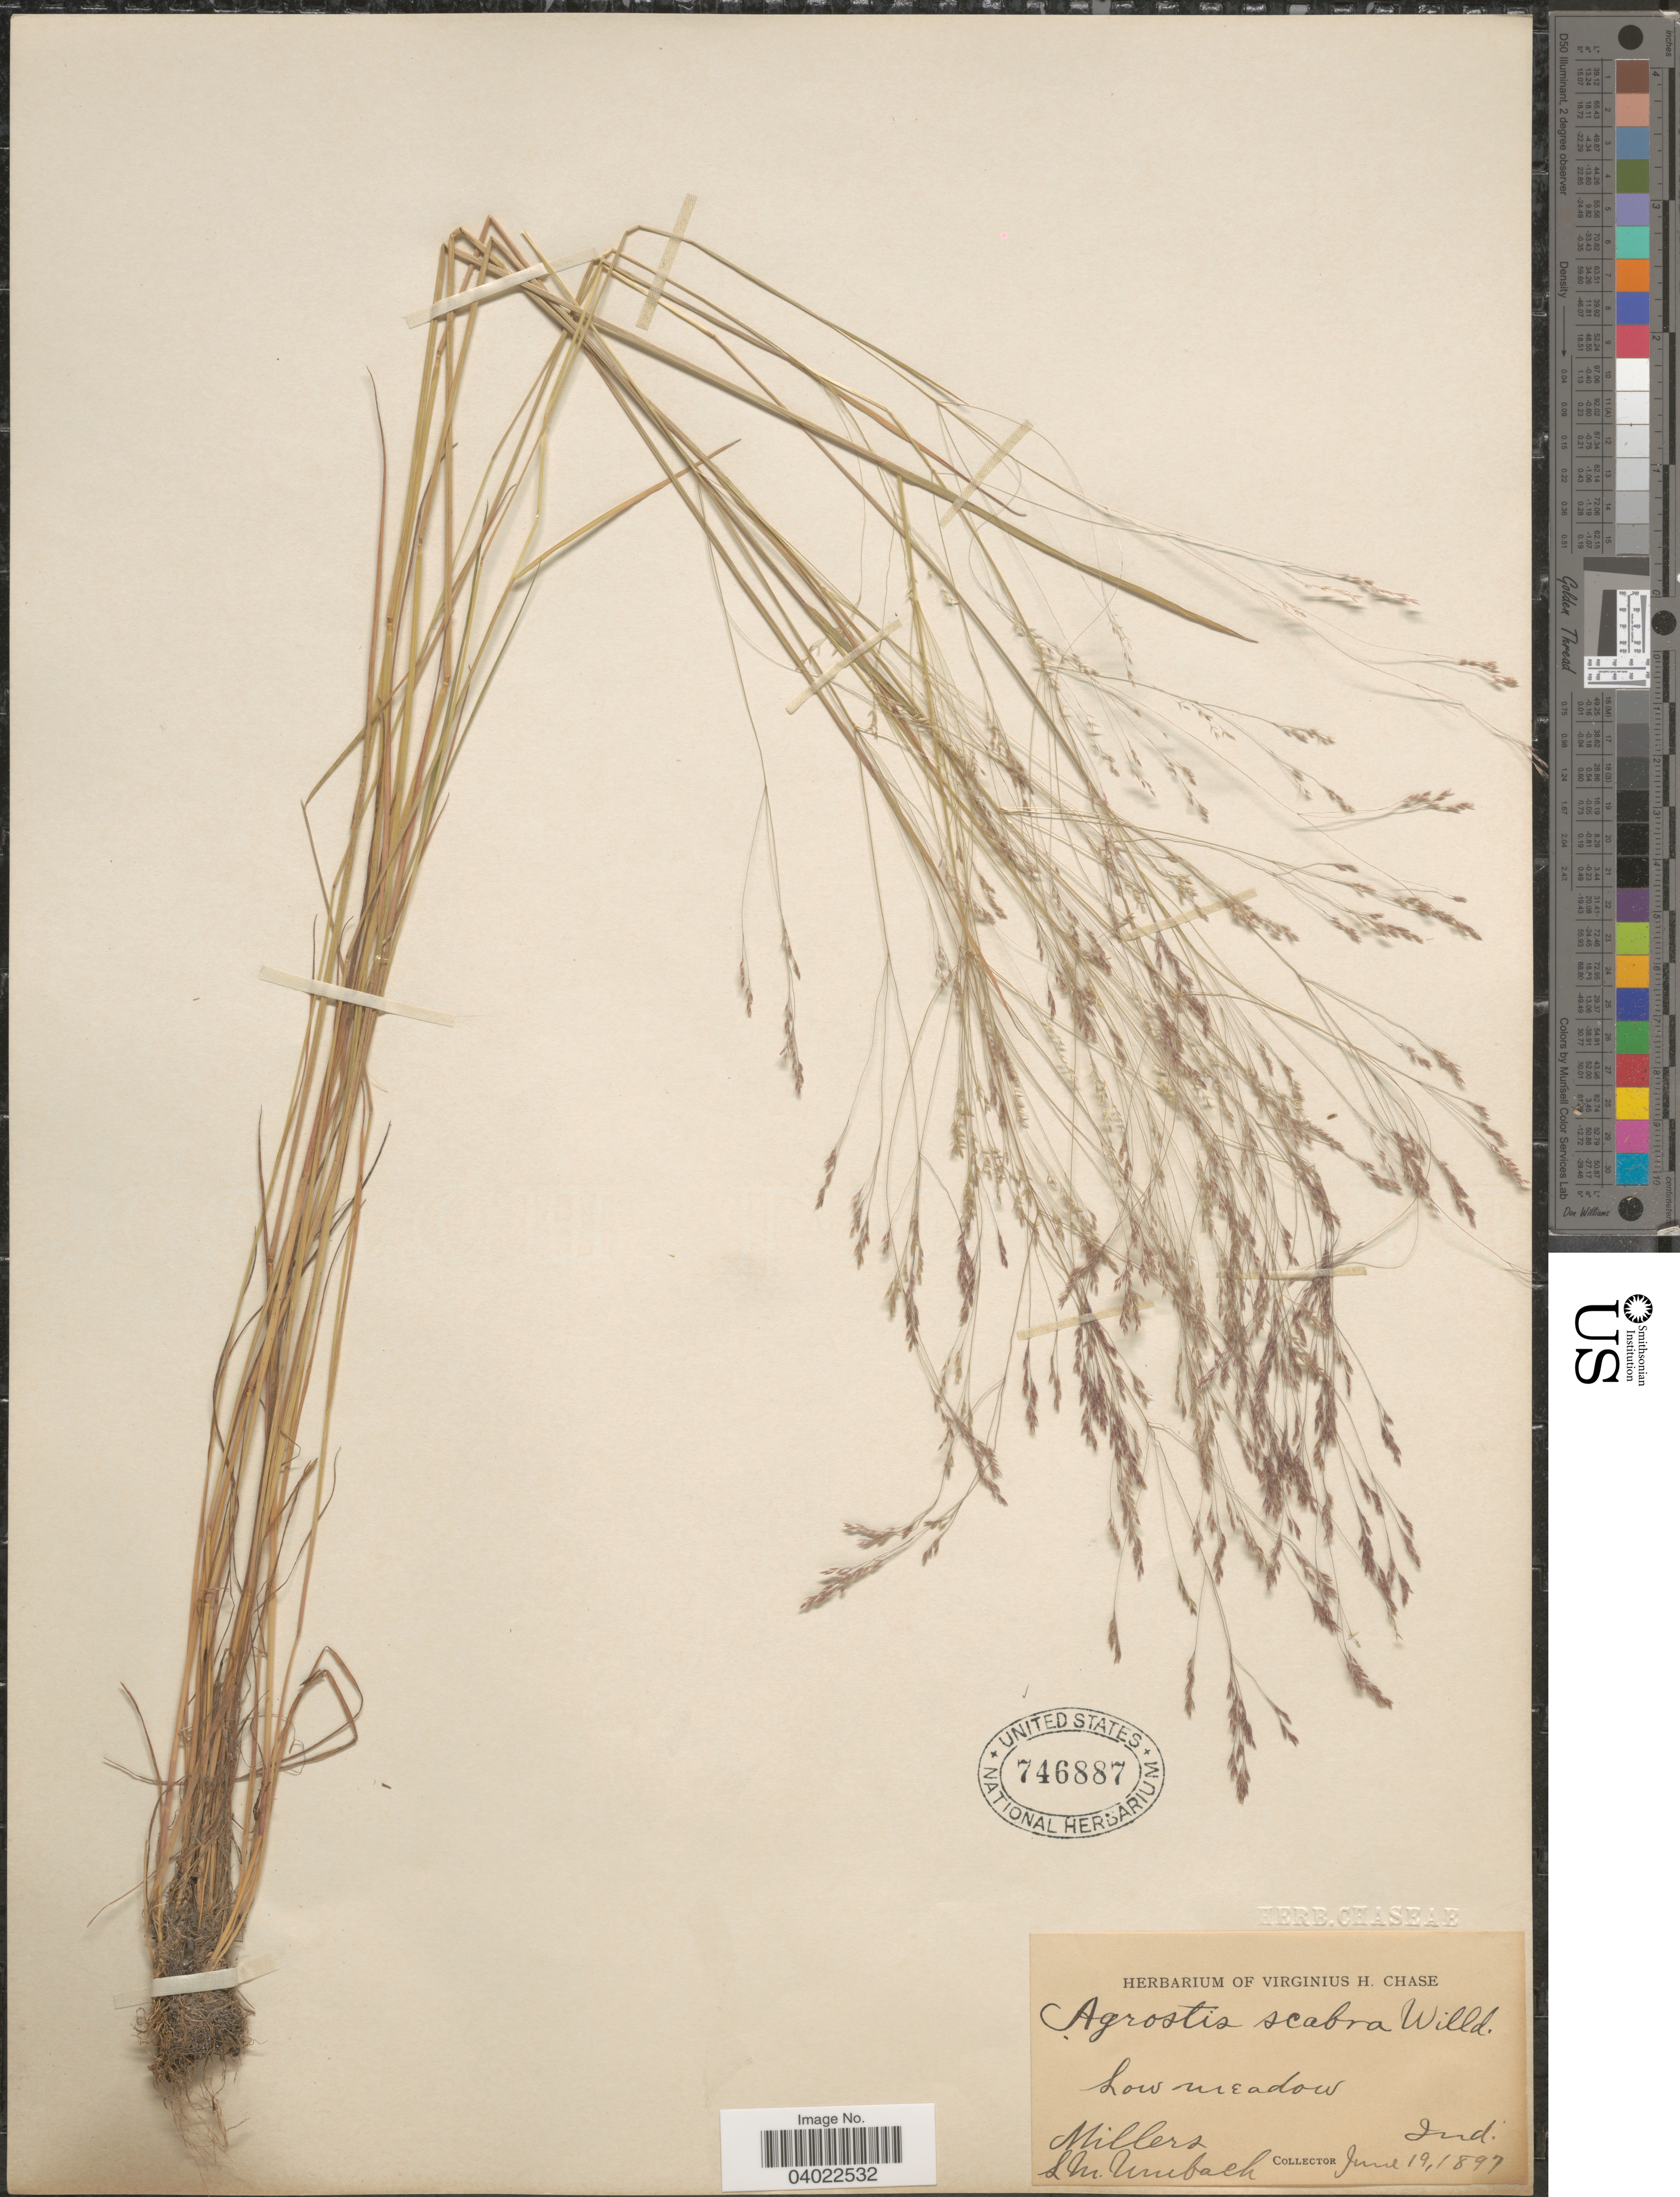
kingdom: Plantae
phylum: Tracheophyta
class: Liliopsida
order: Poales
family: Poaceae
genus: Agrostis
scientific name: Agrostis scabra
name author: Willd.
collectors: L. M. Umbach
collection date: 1897-06-19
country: United States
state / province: Indiana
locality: Millers.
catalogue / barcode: US 746887